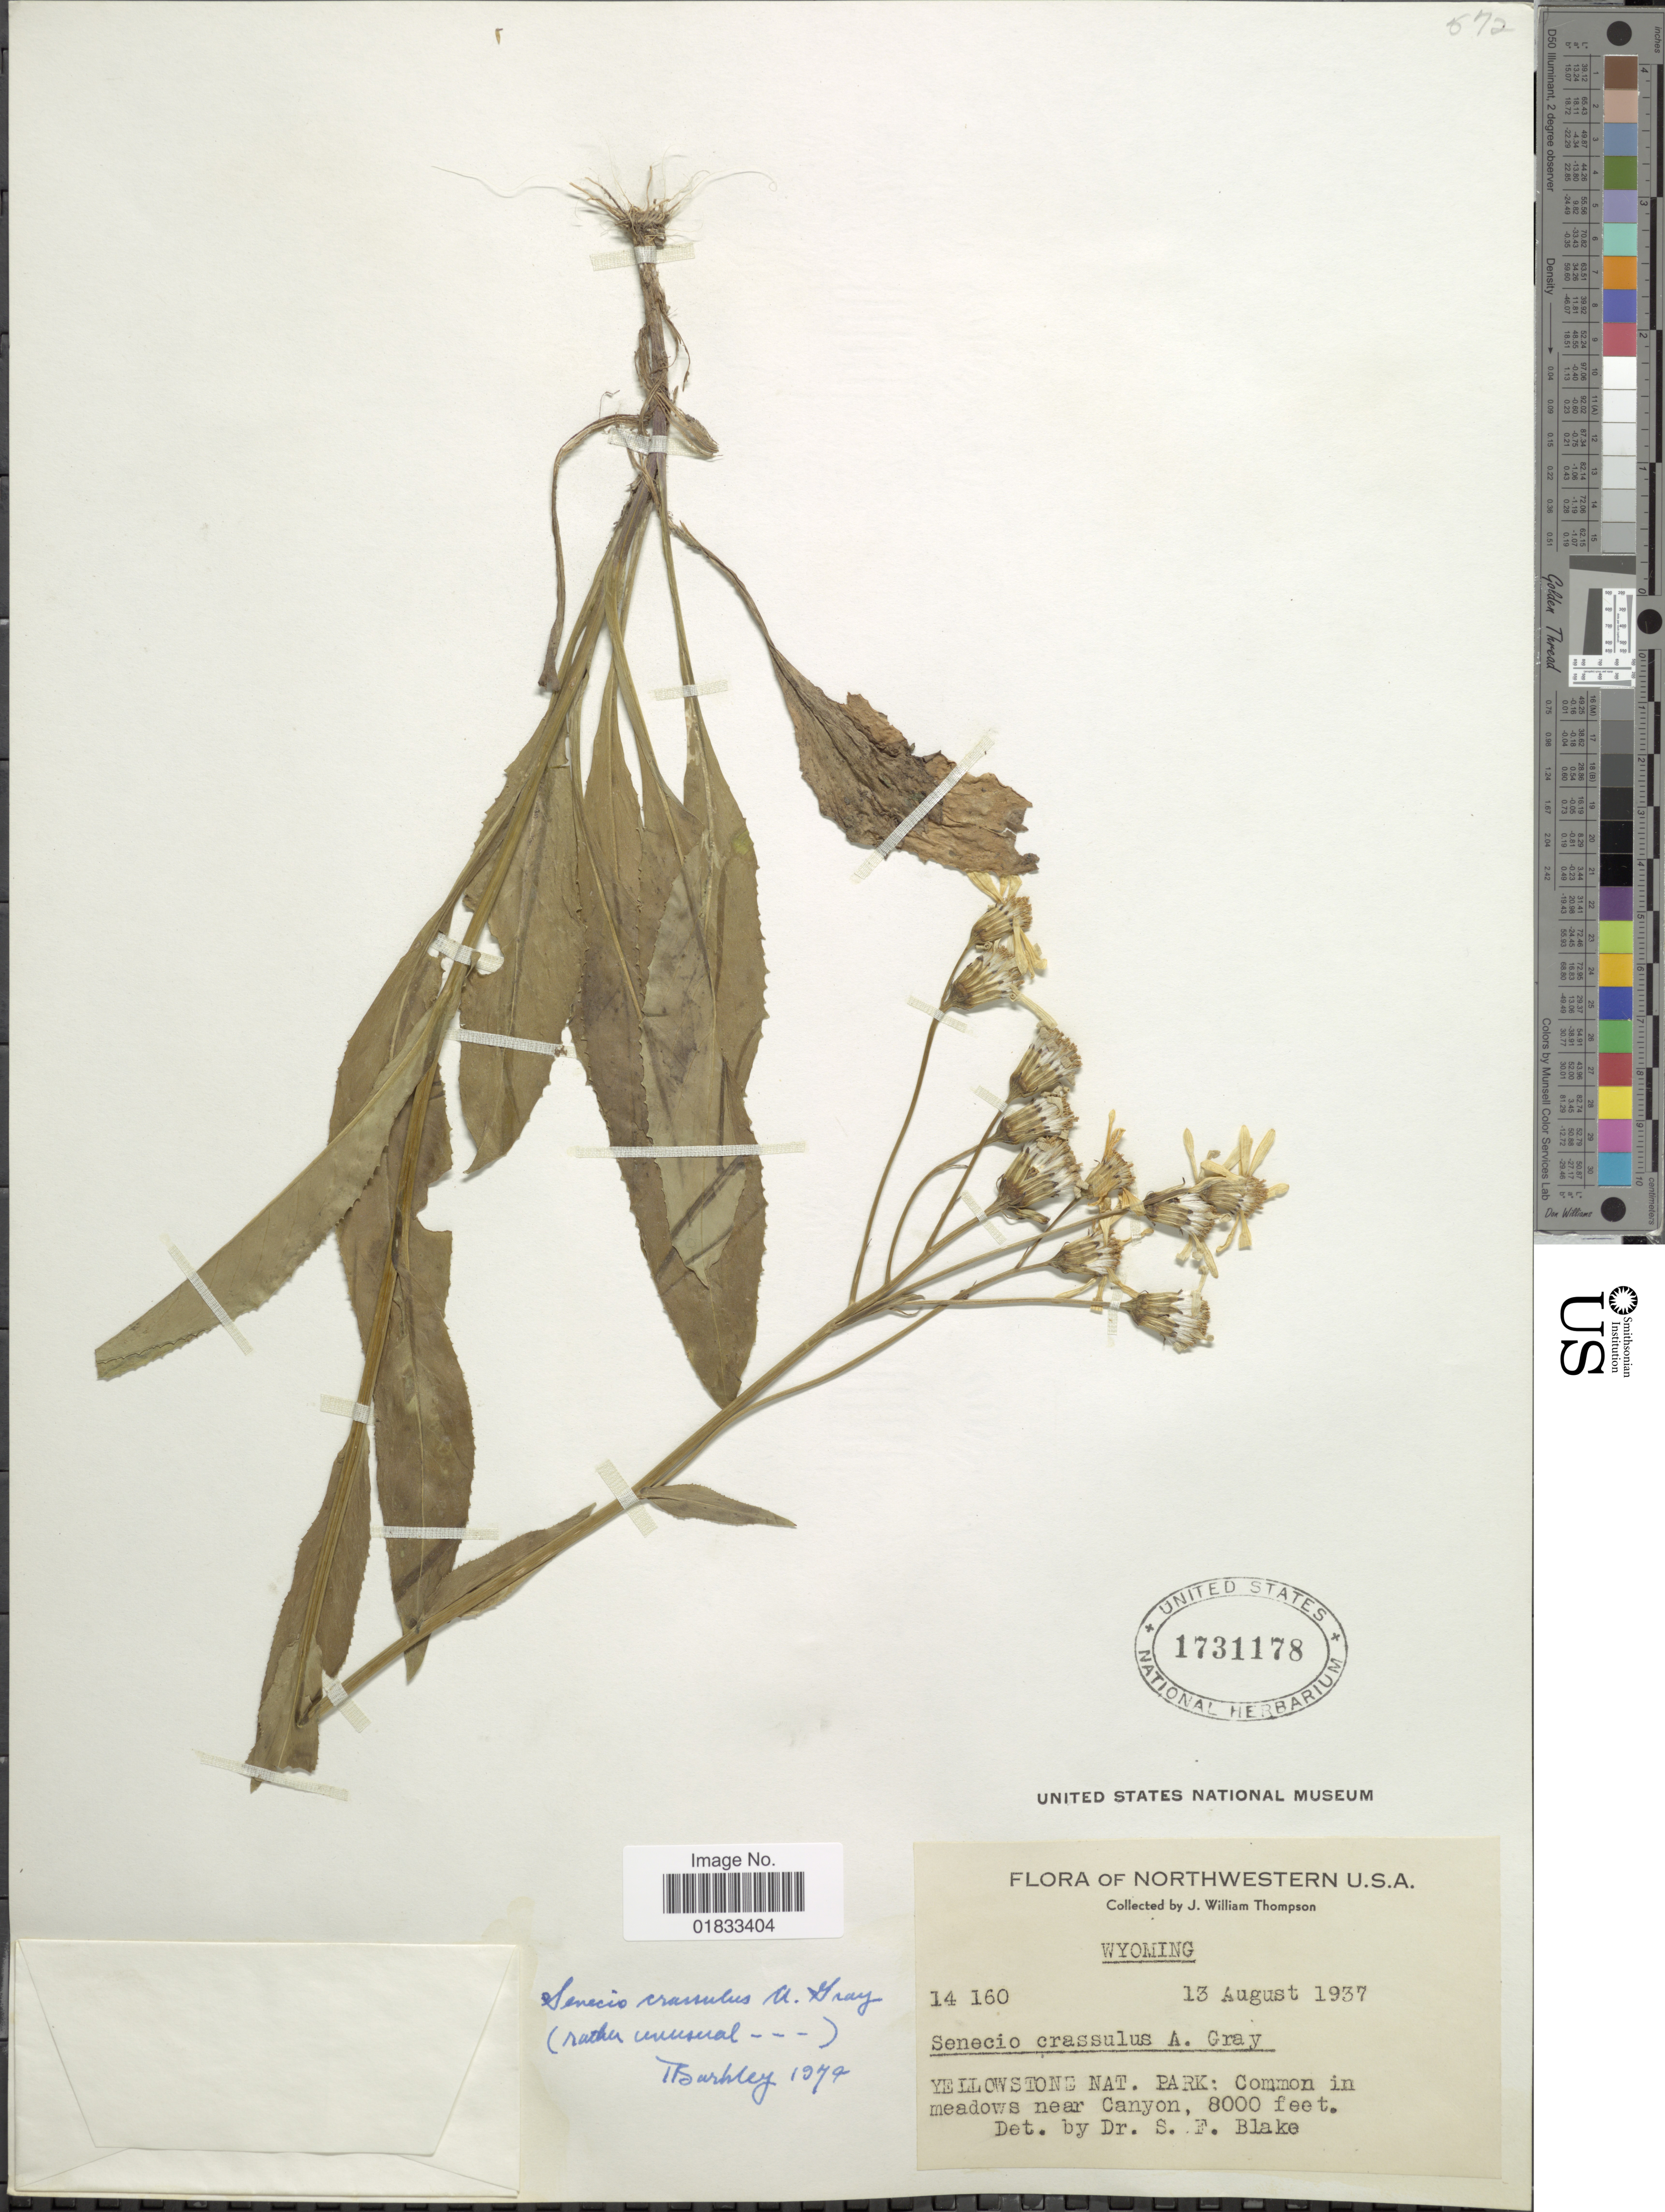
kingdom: Plantae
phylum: Tracheophyta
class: Magnoliopsida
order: Asterales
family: Asteraceae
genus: Senecio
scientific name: Senecio crassulus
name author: A. Gray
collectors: J. W. Thompson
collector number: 14160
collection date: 1937-08-13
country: United States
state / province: Wyoming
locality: Yellowstone Nat. Park: Common in meadows near Canyon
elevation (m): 2438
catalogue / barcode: US 1731178